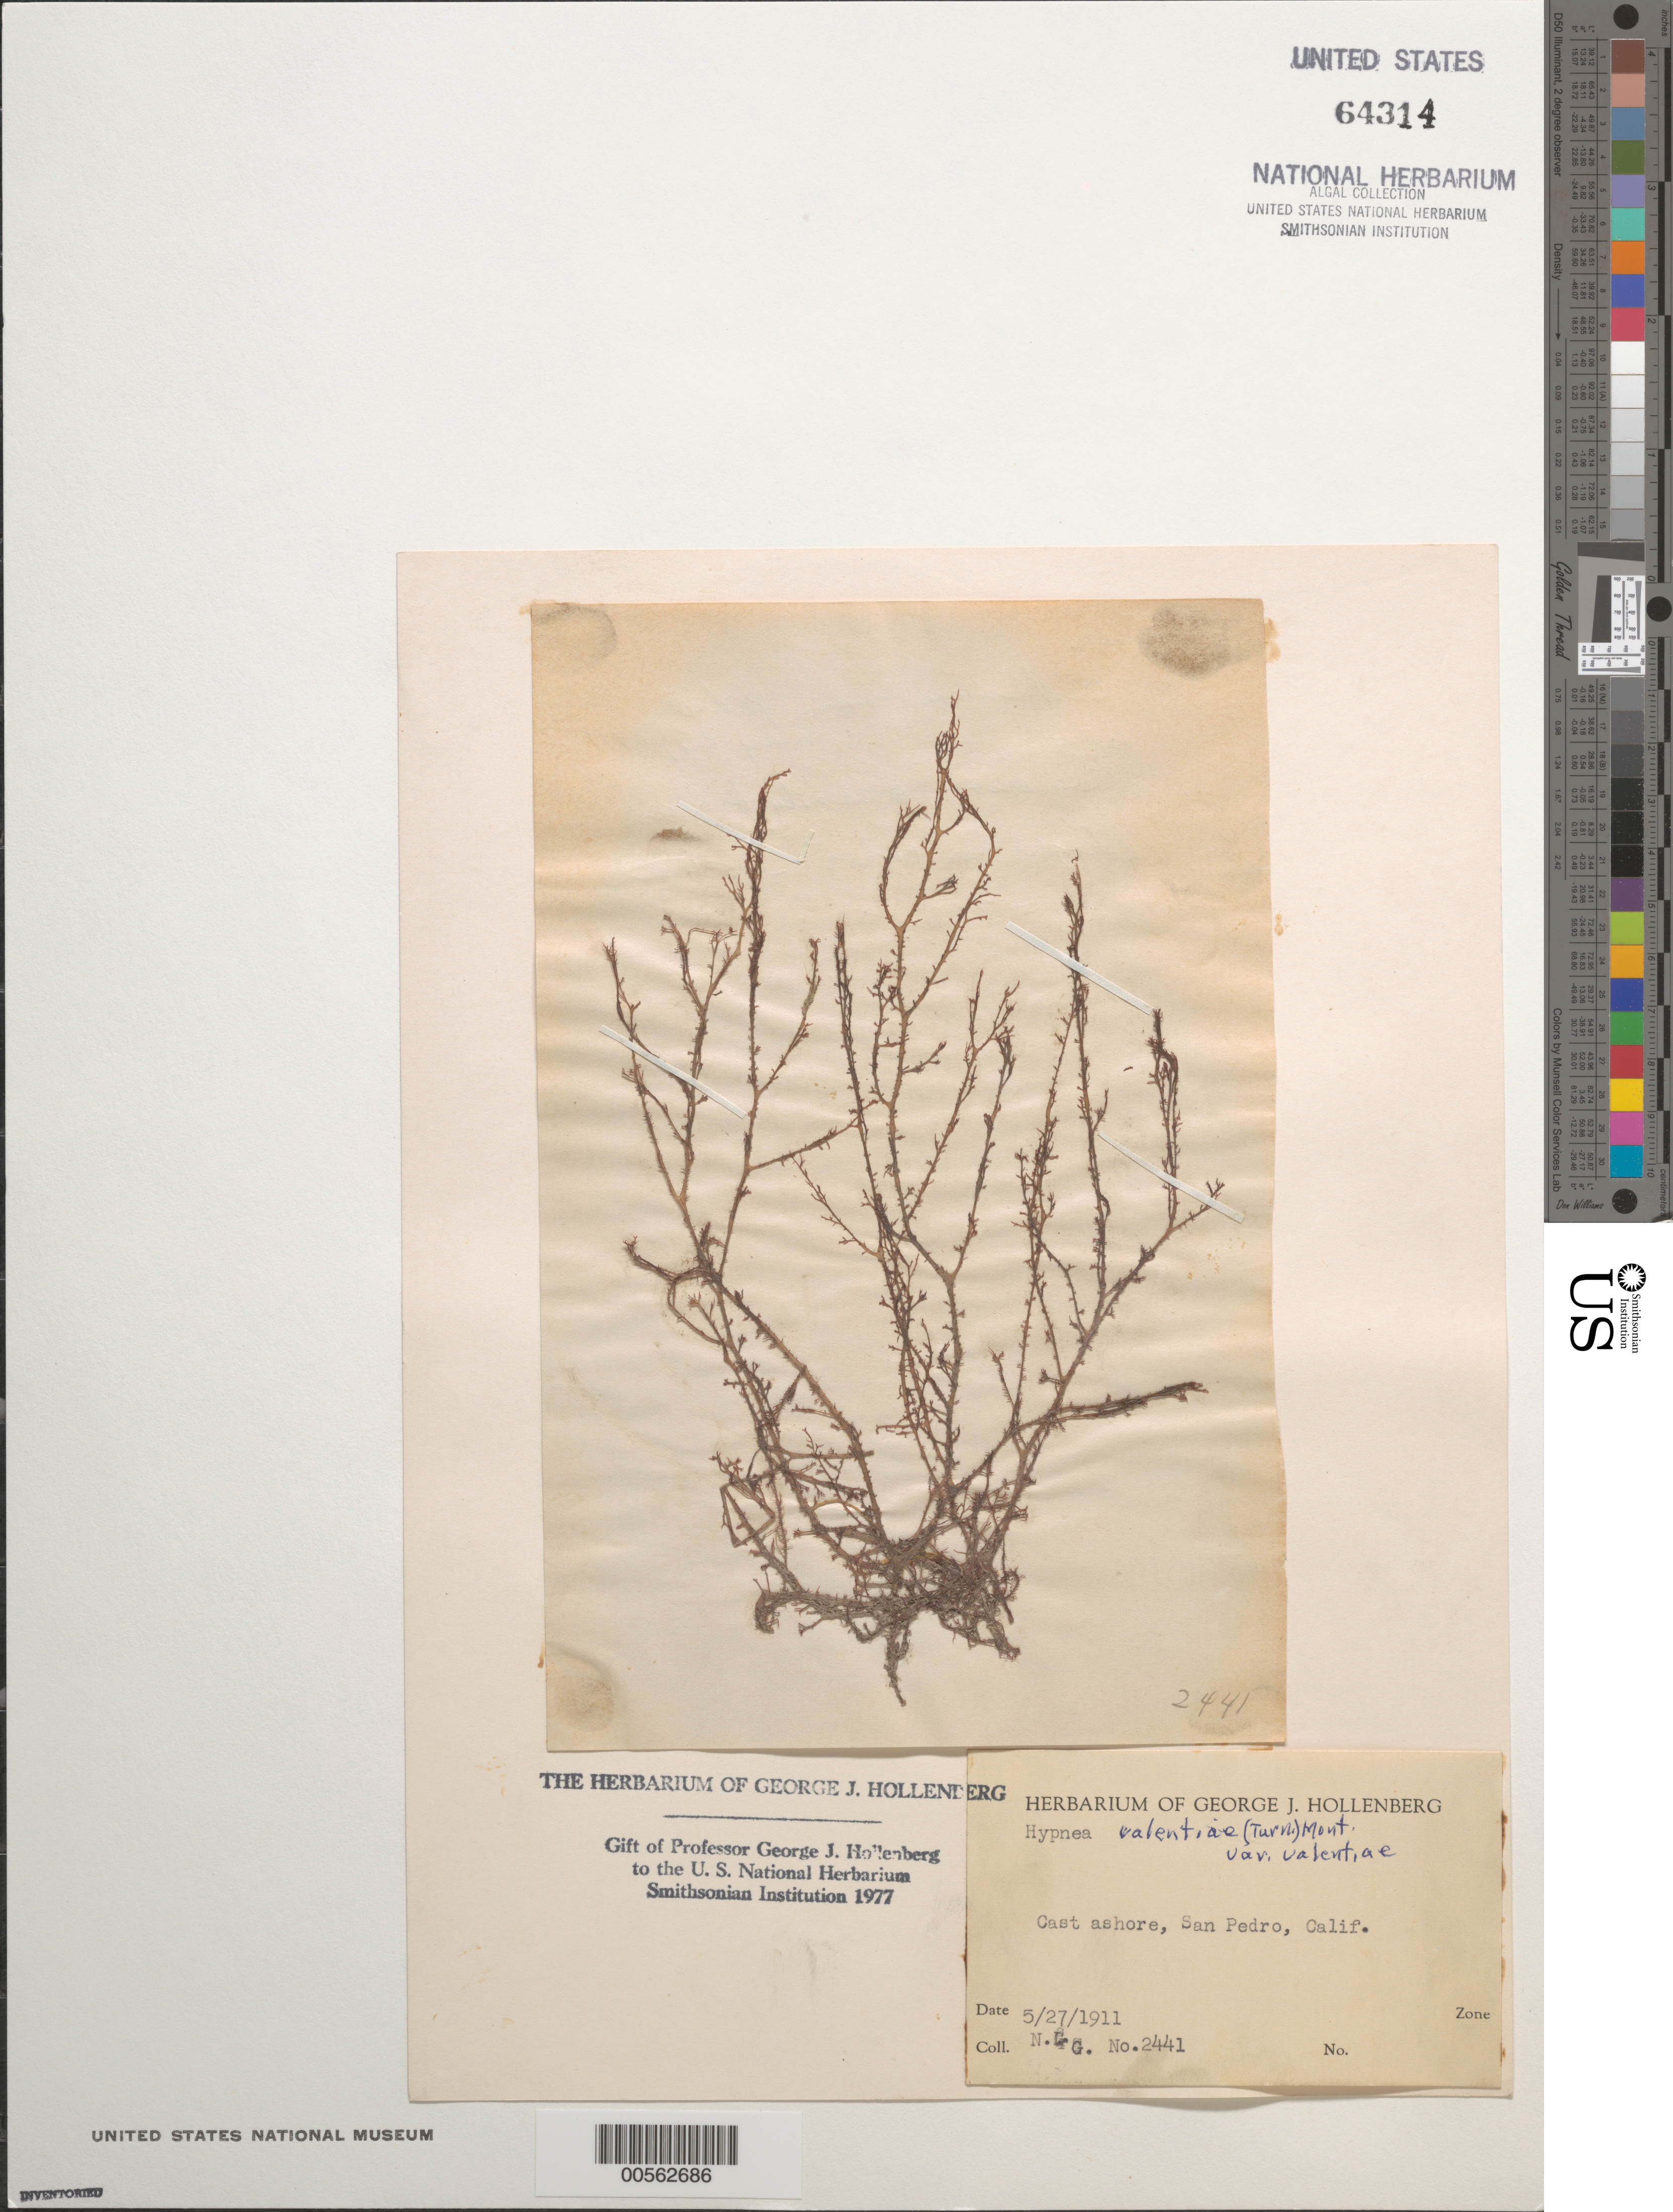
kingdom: Plantae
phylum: Rhodophyta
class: Florideophyceae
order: Gigartinales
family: Cystocloniaceae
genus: Hypnea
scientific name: Hypnea valentiae var. valentiae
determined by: Hollenberg, George J.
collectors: N. Gardner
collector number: NLG 2441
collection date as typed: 27 May 1911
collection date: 1911-05-27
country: United States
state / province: California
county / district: Los Angeles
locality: San Pedro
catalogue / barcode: US 64314